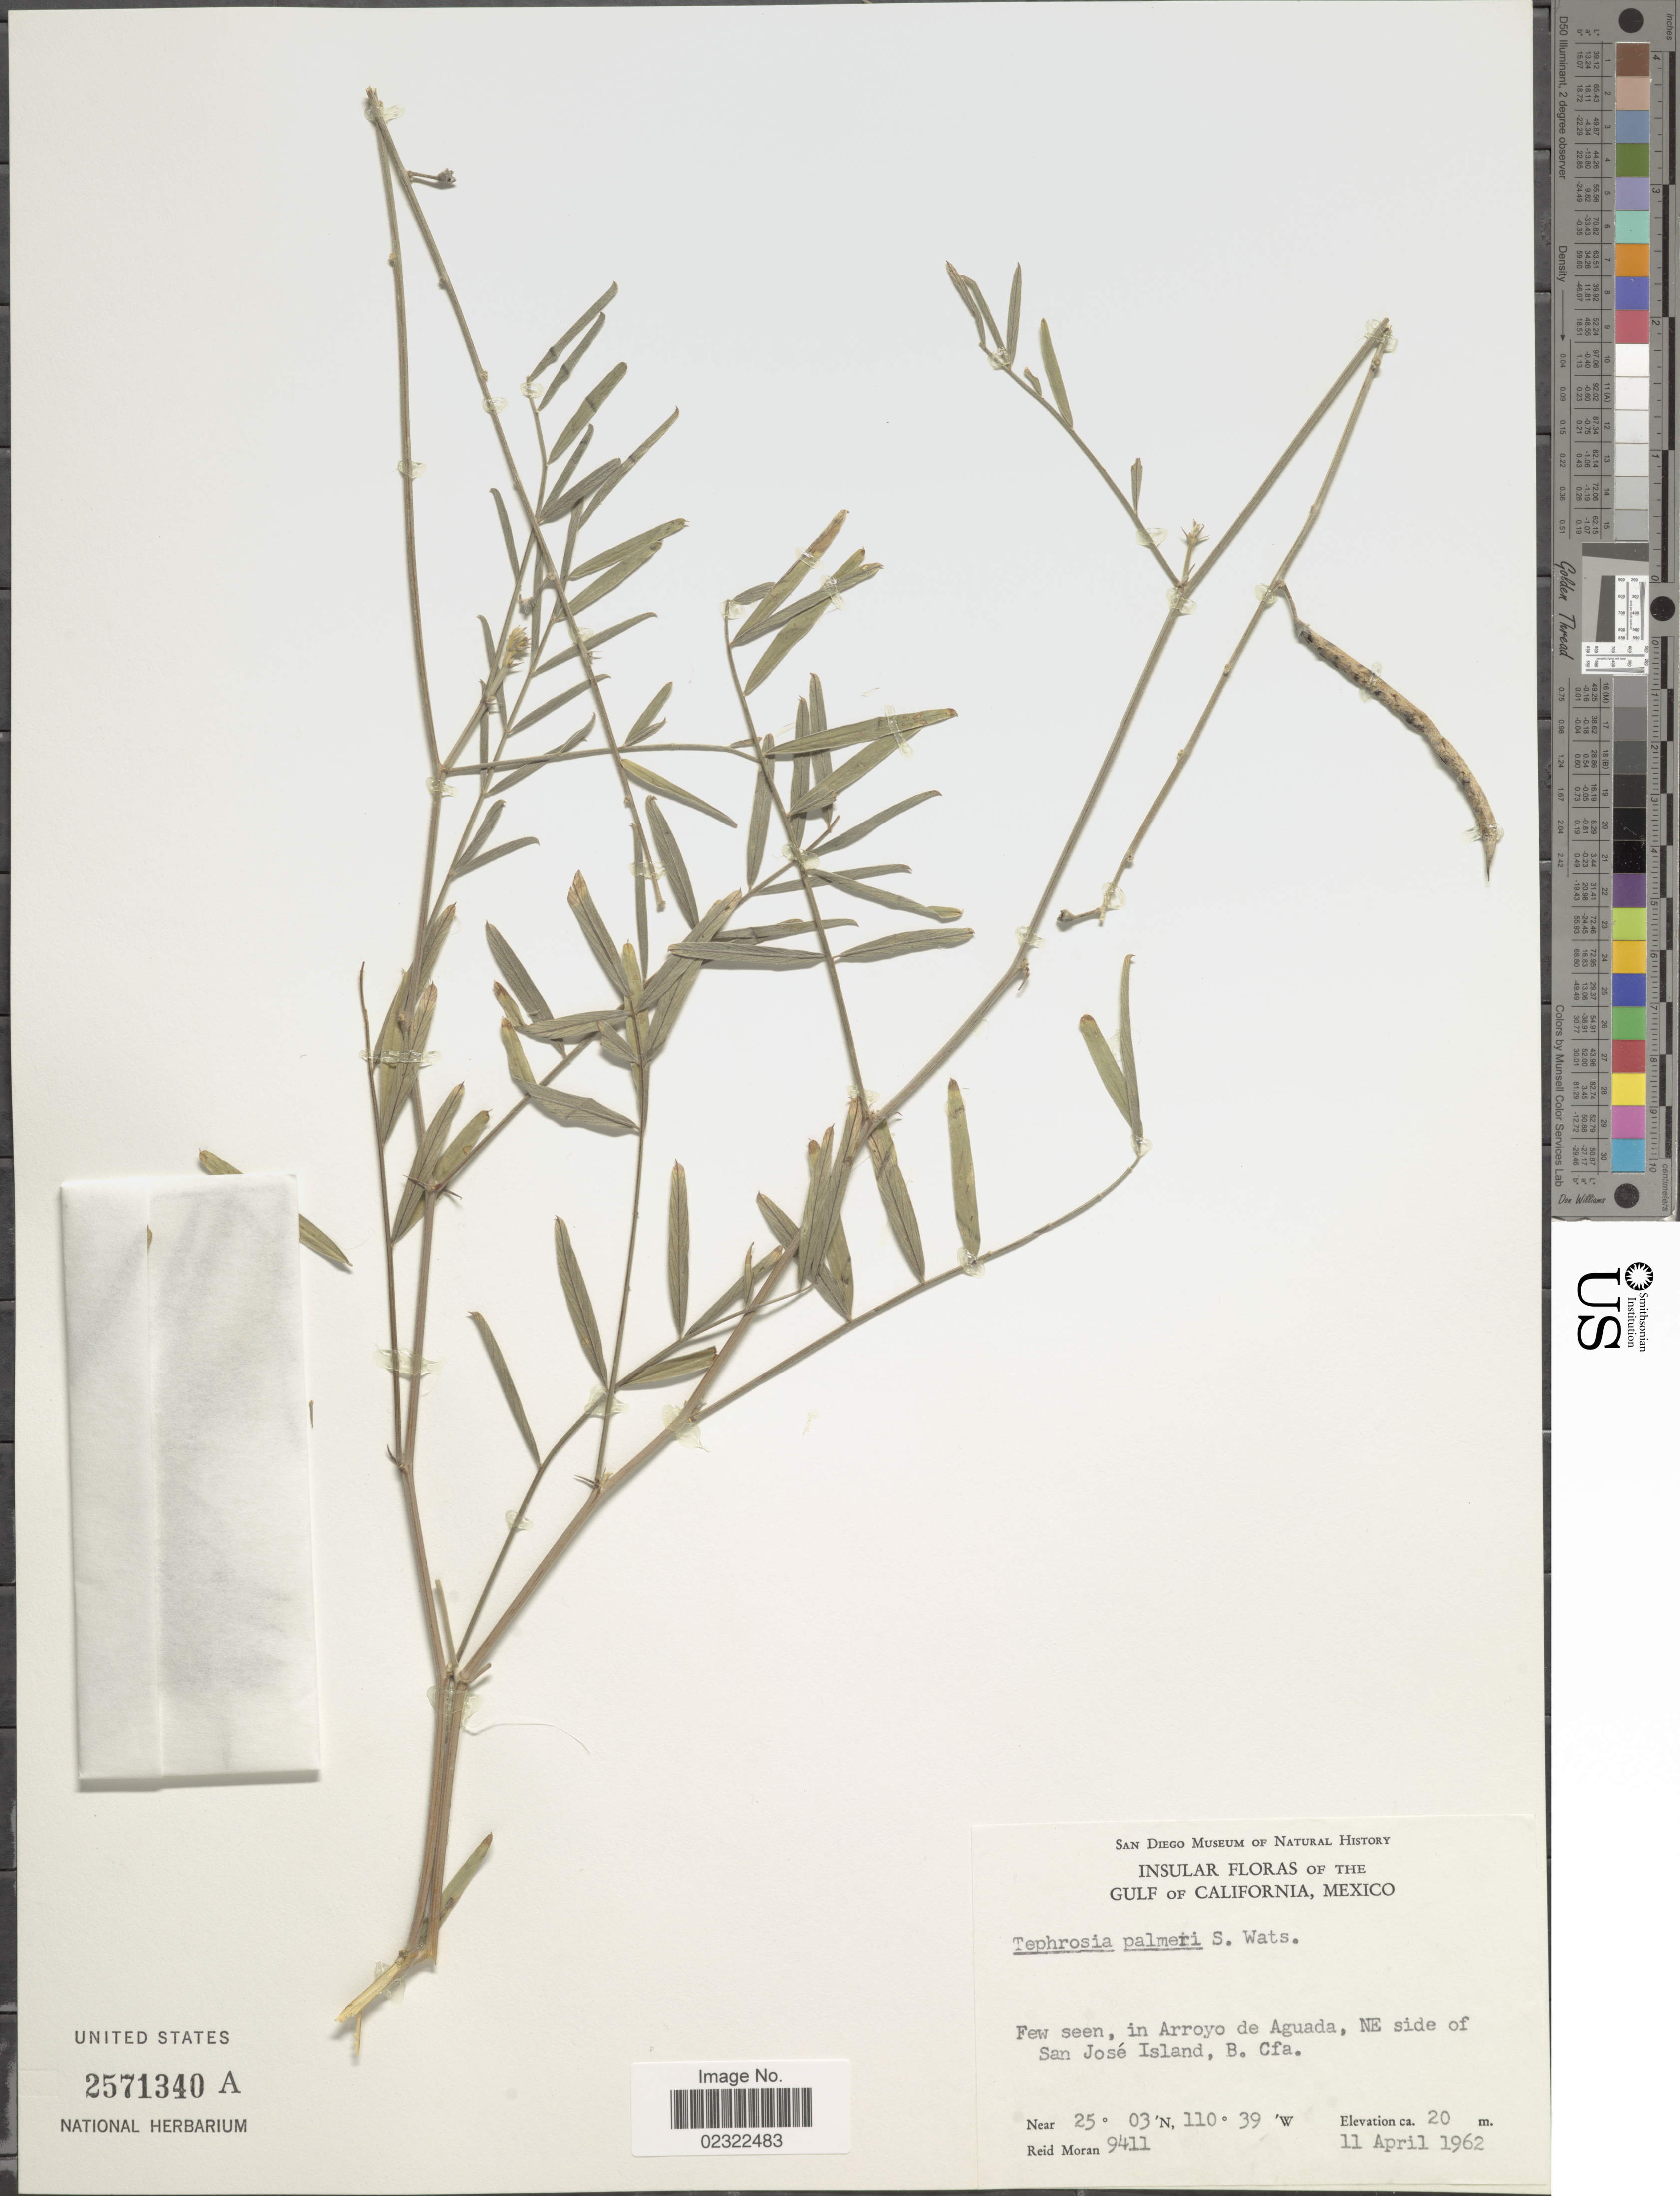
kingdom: Plantae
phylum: Tracheophyta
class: Magnoliopsida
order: Fabales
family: Fabaceae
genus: Tephrosia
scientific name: Tephrosia palmeri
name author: S. Watson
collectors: R. V. Moran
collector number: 9411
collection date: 1962-04-11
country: Mexico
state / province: Baja California Sur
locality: Gulf of California, Mexico. Arroyo de Aguada, NE side of San Jose Island, B. Cfa.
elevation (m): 20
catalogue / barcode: US 2571340A